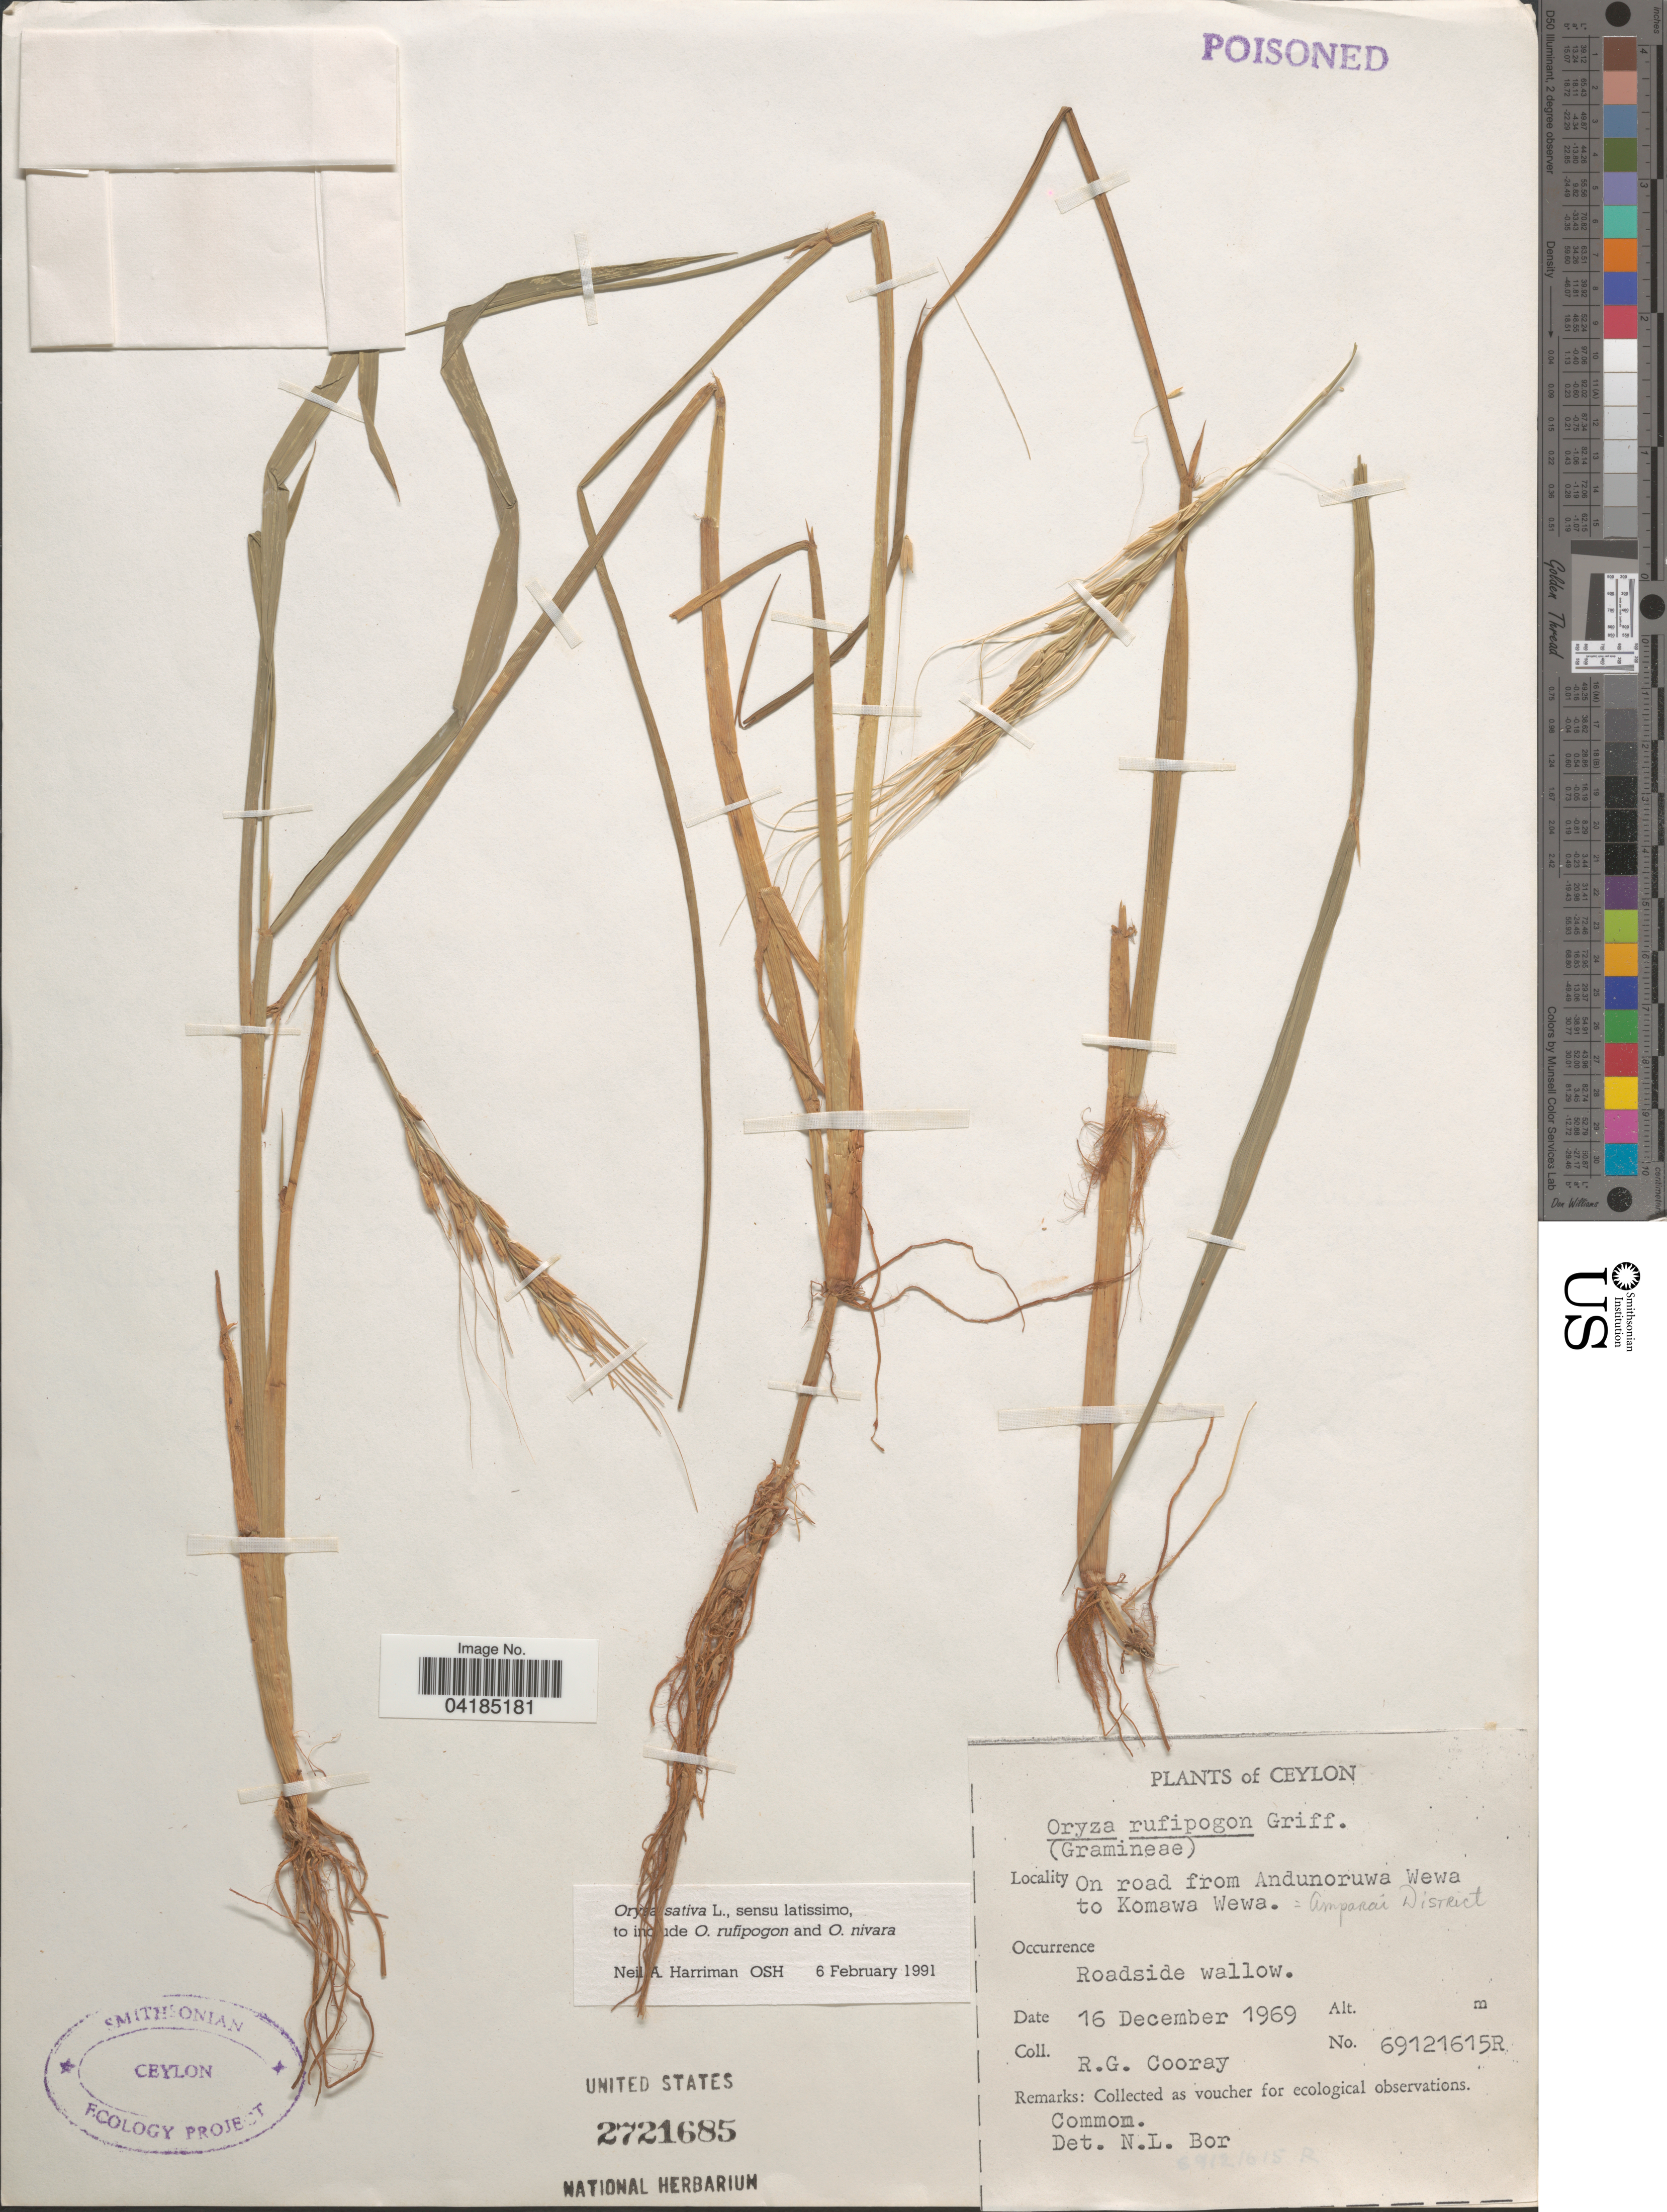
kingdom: Plantae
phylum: Tracheophyta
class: Liliopsida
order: Poales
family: Poaceae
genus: Oryza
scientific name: Oryza sativa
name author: L.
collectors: R. Cooray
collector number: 69121615R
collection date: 1969-12-16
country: Sri Lanka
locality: Ceylon. On road from Andunoruwa Wewa to Komawa Wewa. = Amparai District.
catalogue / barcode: US 2721685